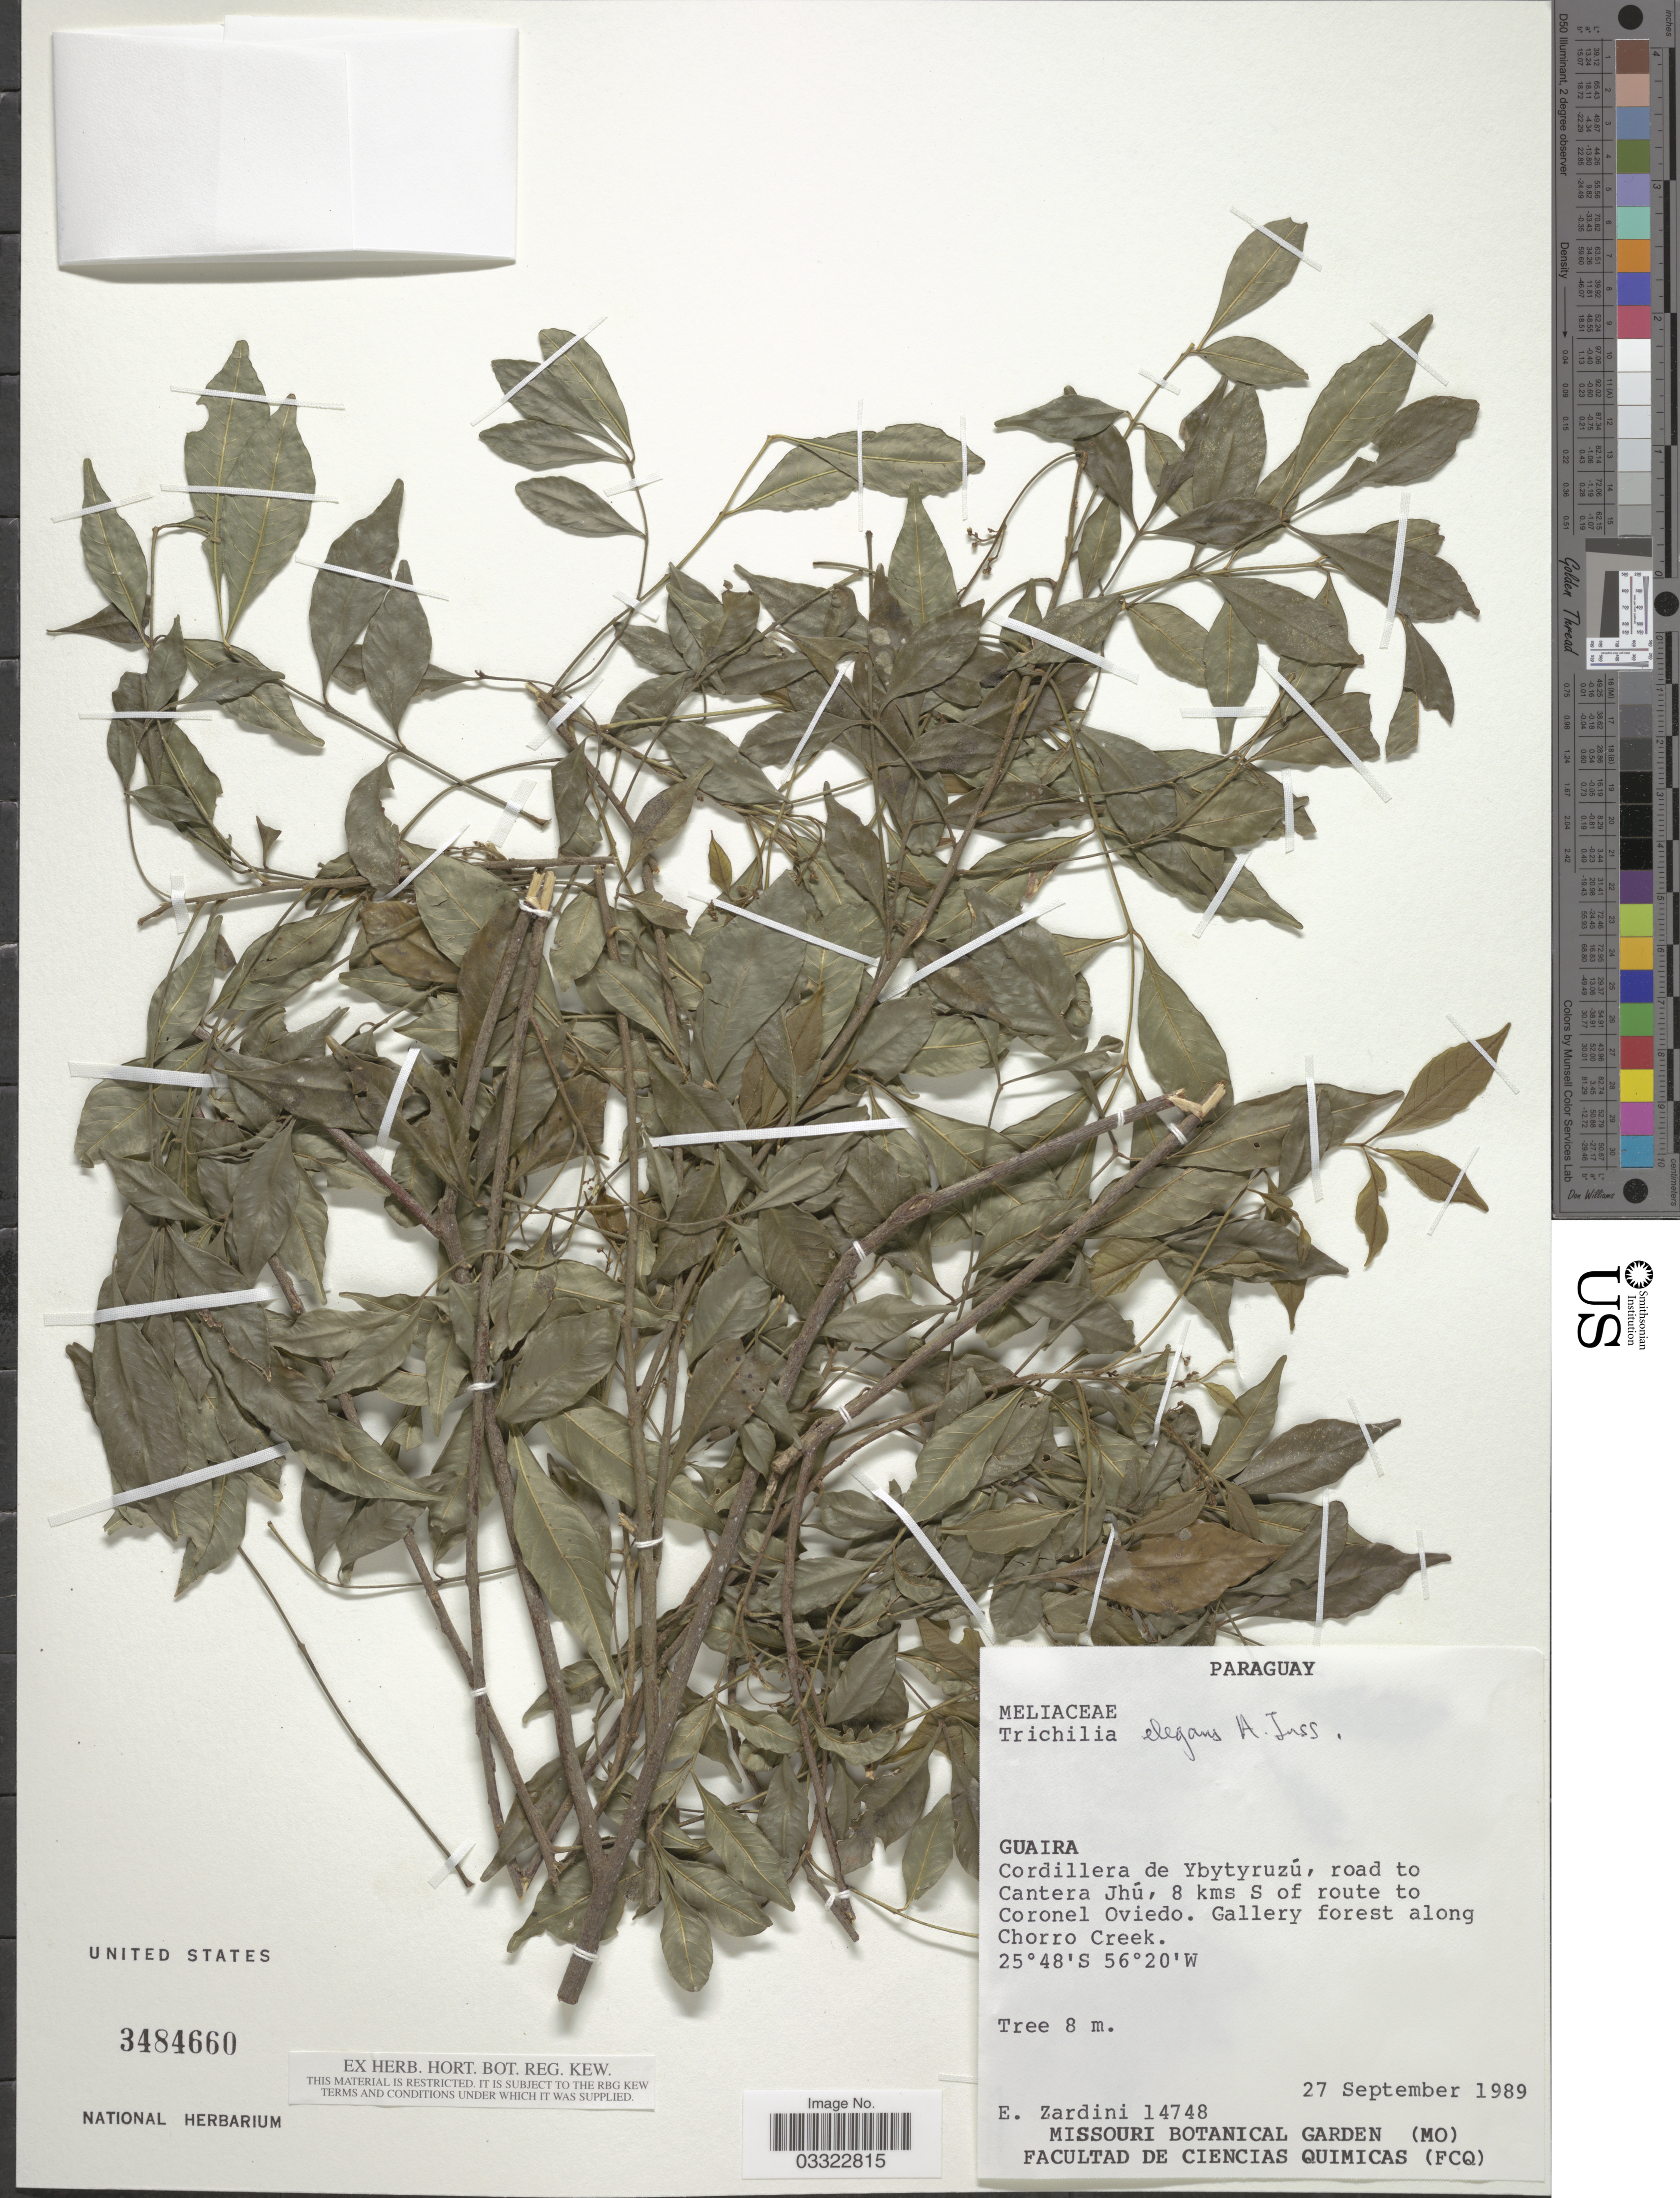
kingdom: Plantae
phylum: Tracheophyta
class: Magnoliopsida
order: Sapindales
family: Meliaceae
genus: Trichilia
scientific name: Trichilia elegans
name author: A. Juss.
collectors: E. Zardini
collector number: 14748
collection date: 1989-09-27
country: Paraguay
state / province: Guaira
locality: Cordillera de Ybytyruzú, road to Cantera Jhú, 8 kms S of route to Coronel Oviedo. Gallery forest along Chorro Creek.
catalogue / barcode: US 3484660